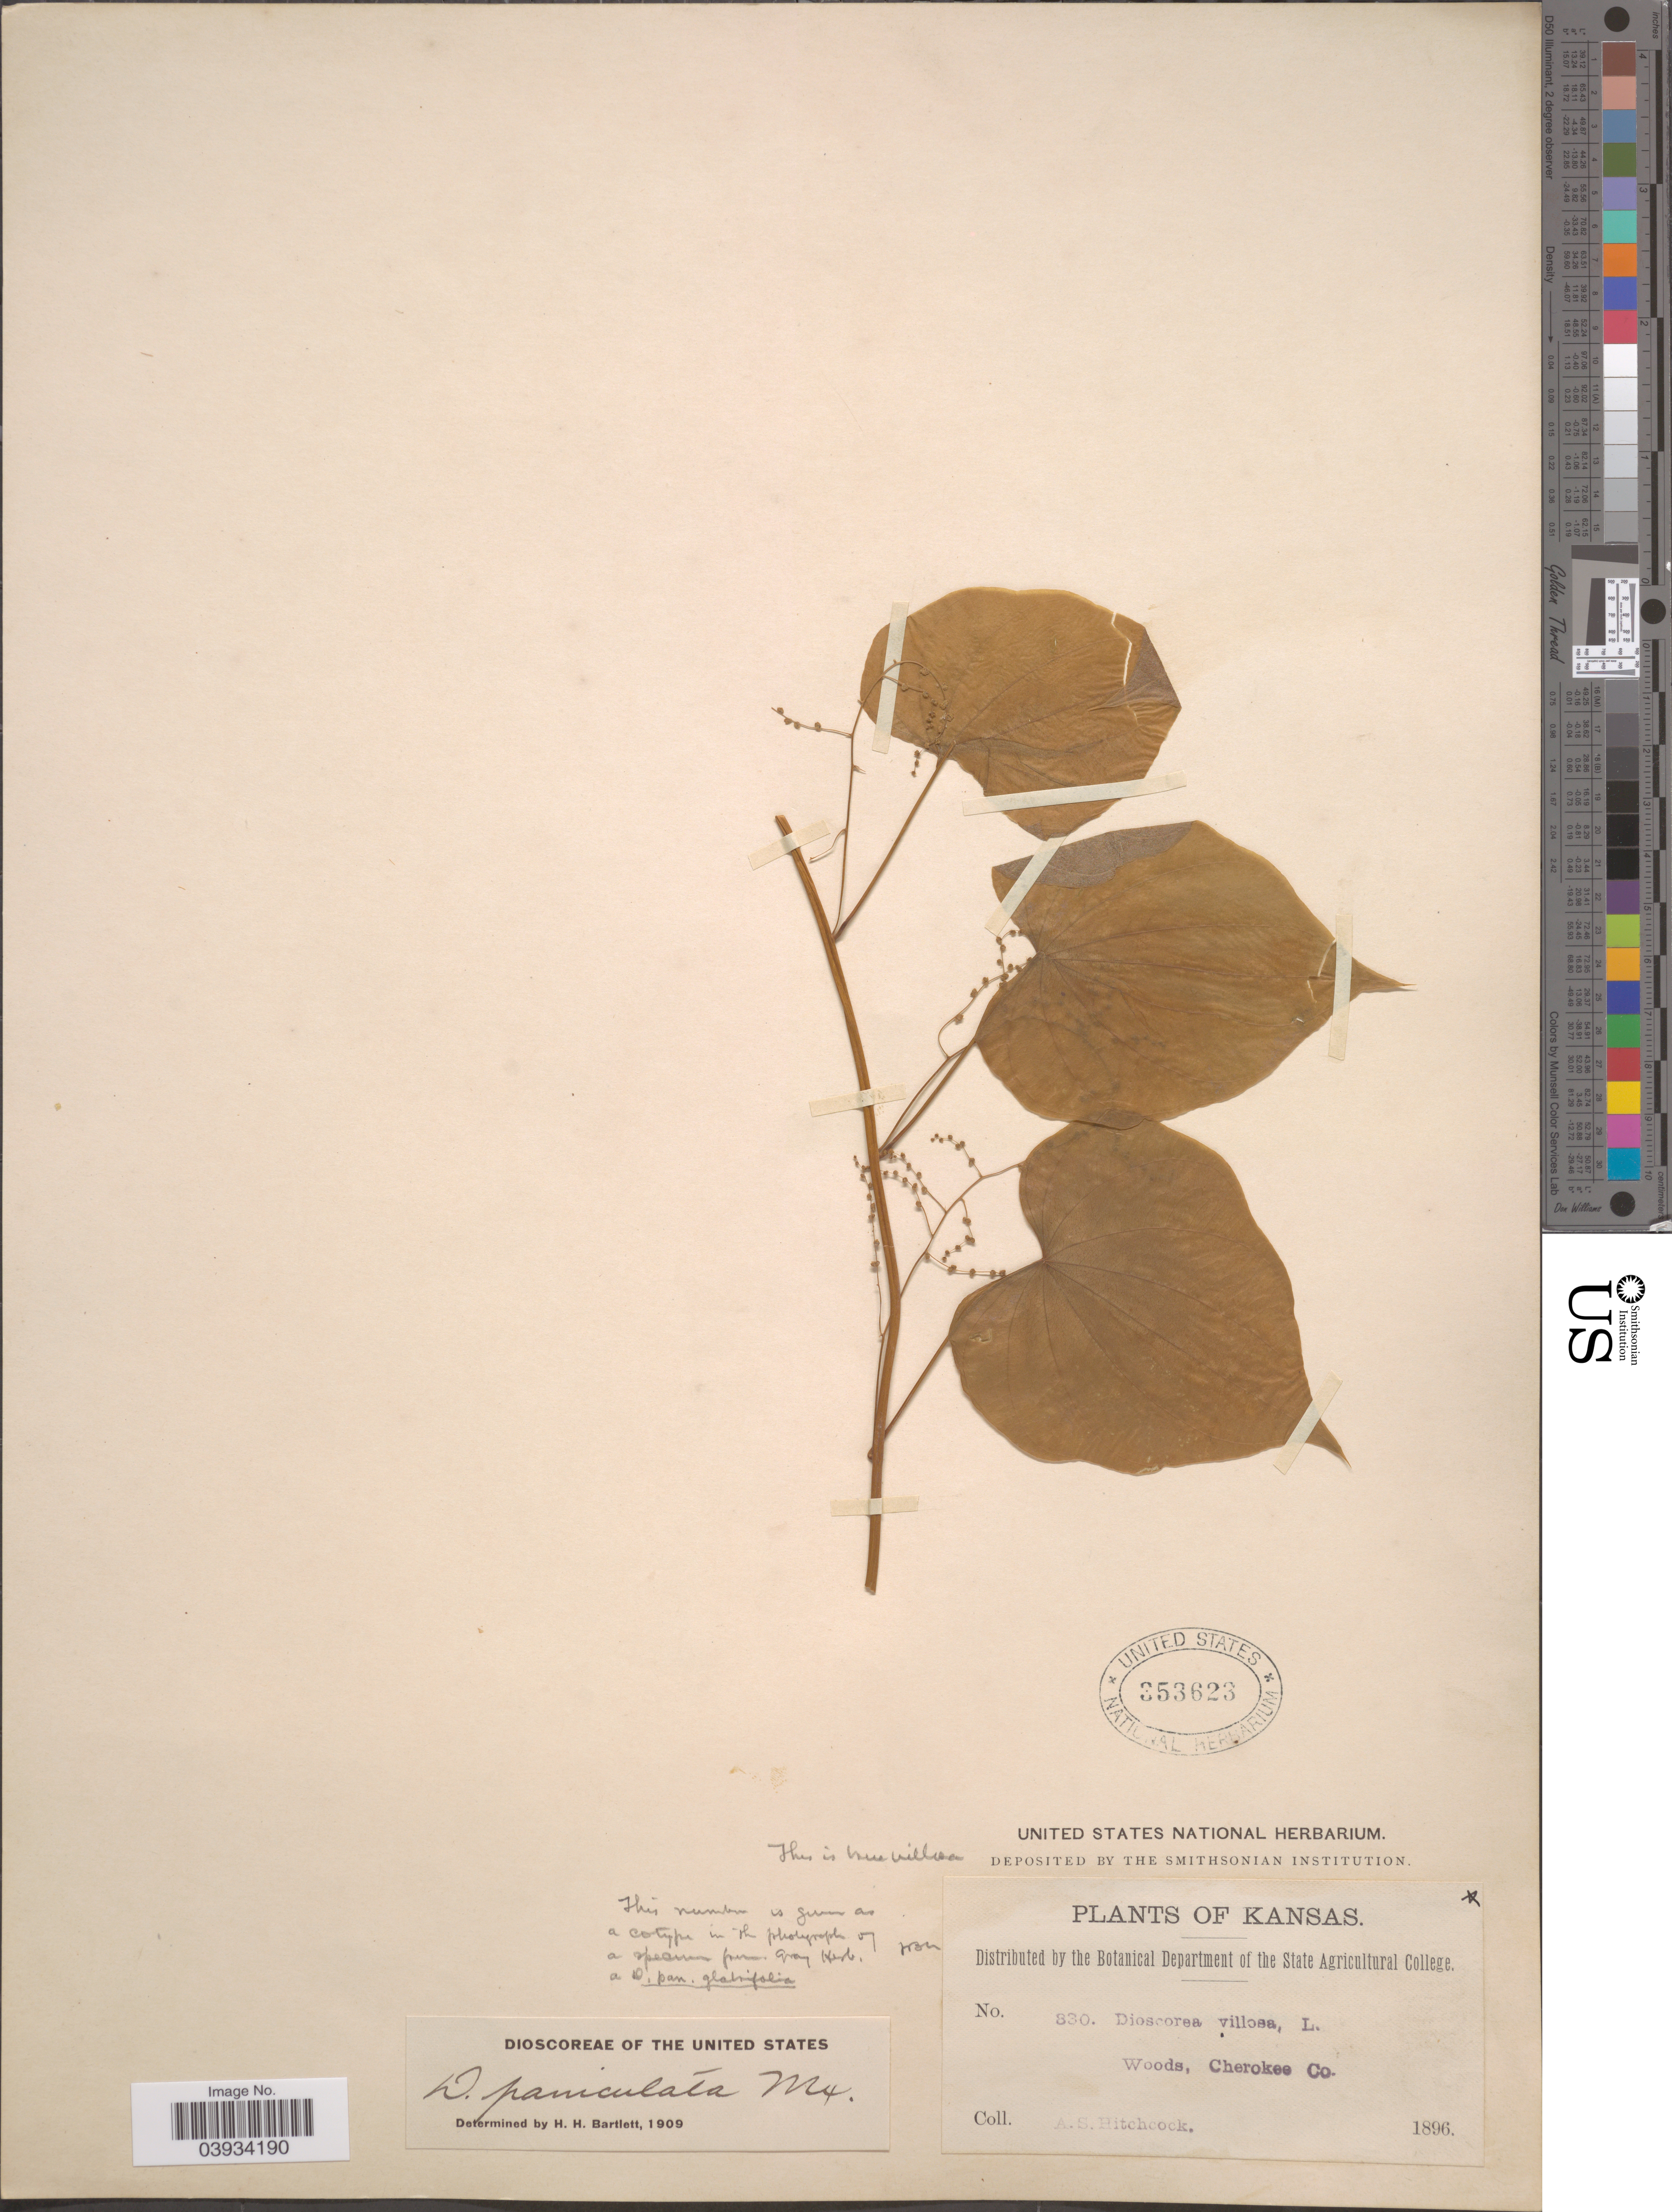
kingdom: Plantae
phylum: Tracheophyta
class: Liliopsida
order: Dioscoreales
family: Dioscoreaceae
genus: Dioscorea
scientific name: Dioscorea villosa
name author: L.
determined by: Strong, M. T., (US), Smithsonian Institution - National Museum of Natural History (UNITED STATES)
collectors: A. S. Hitchcock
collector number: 830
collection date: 1896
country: United States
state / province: Kansas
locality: Woods, Cherokee Co.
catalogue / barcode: US 353623